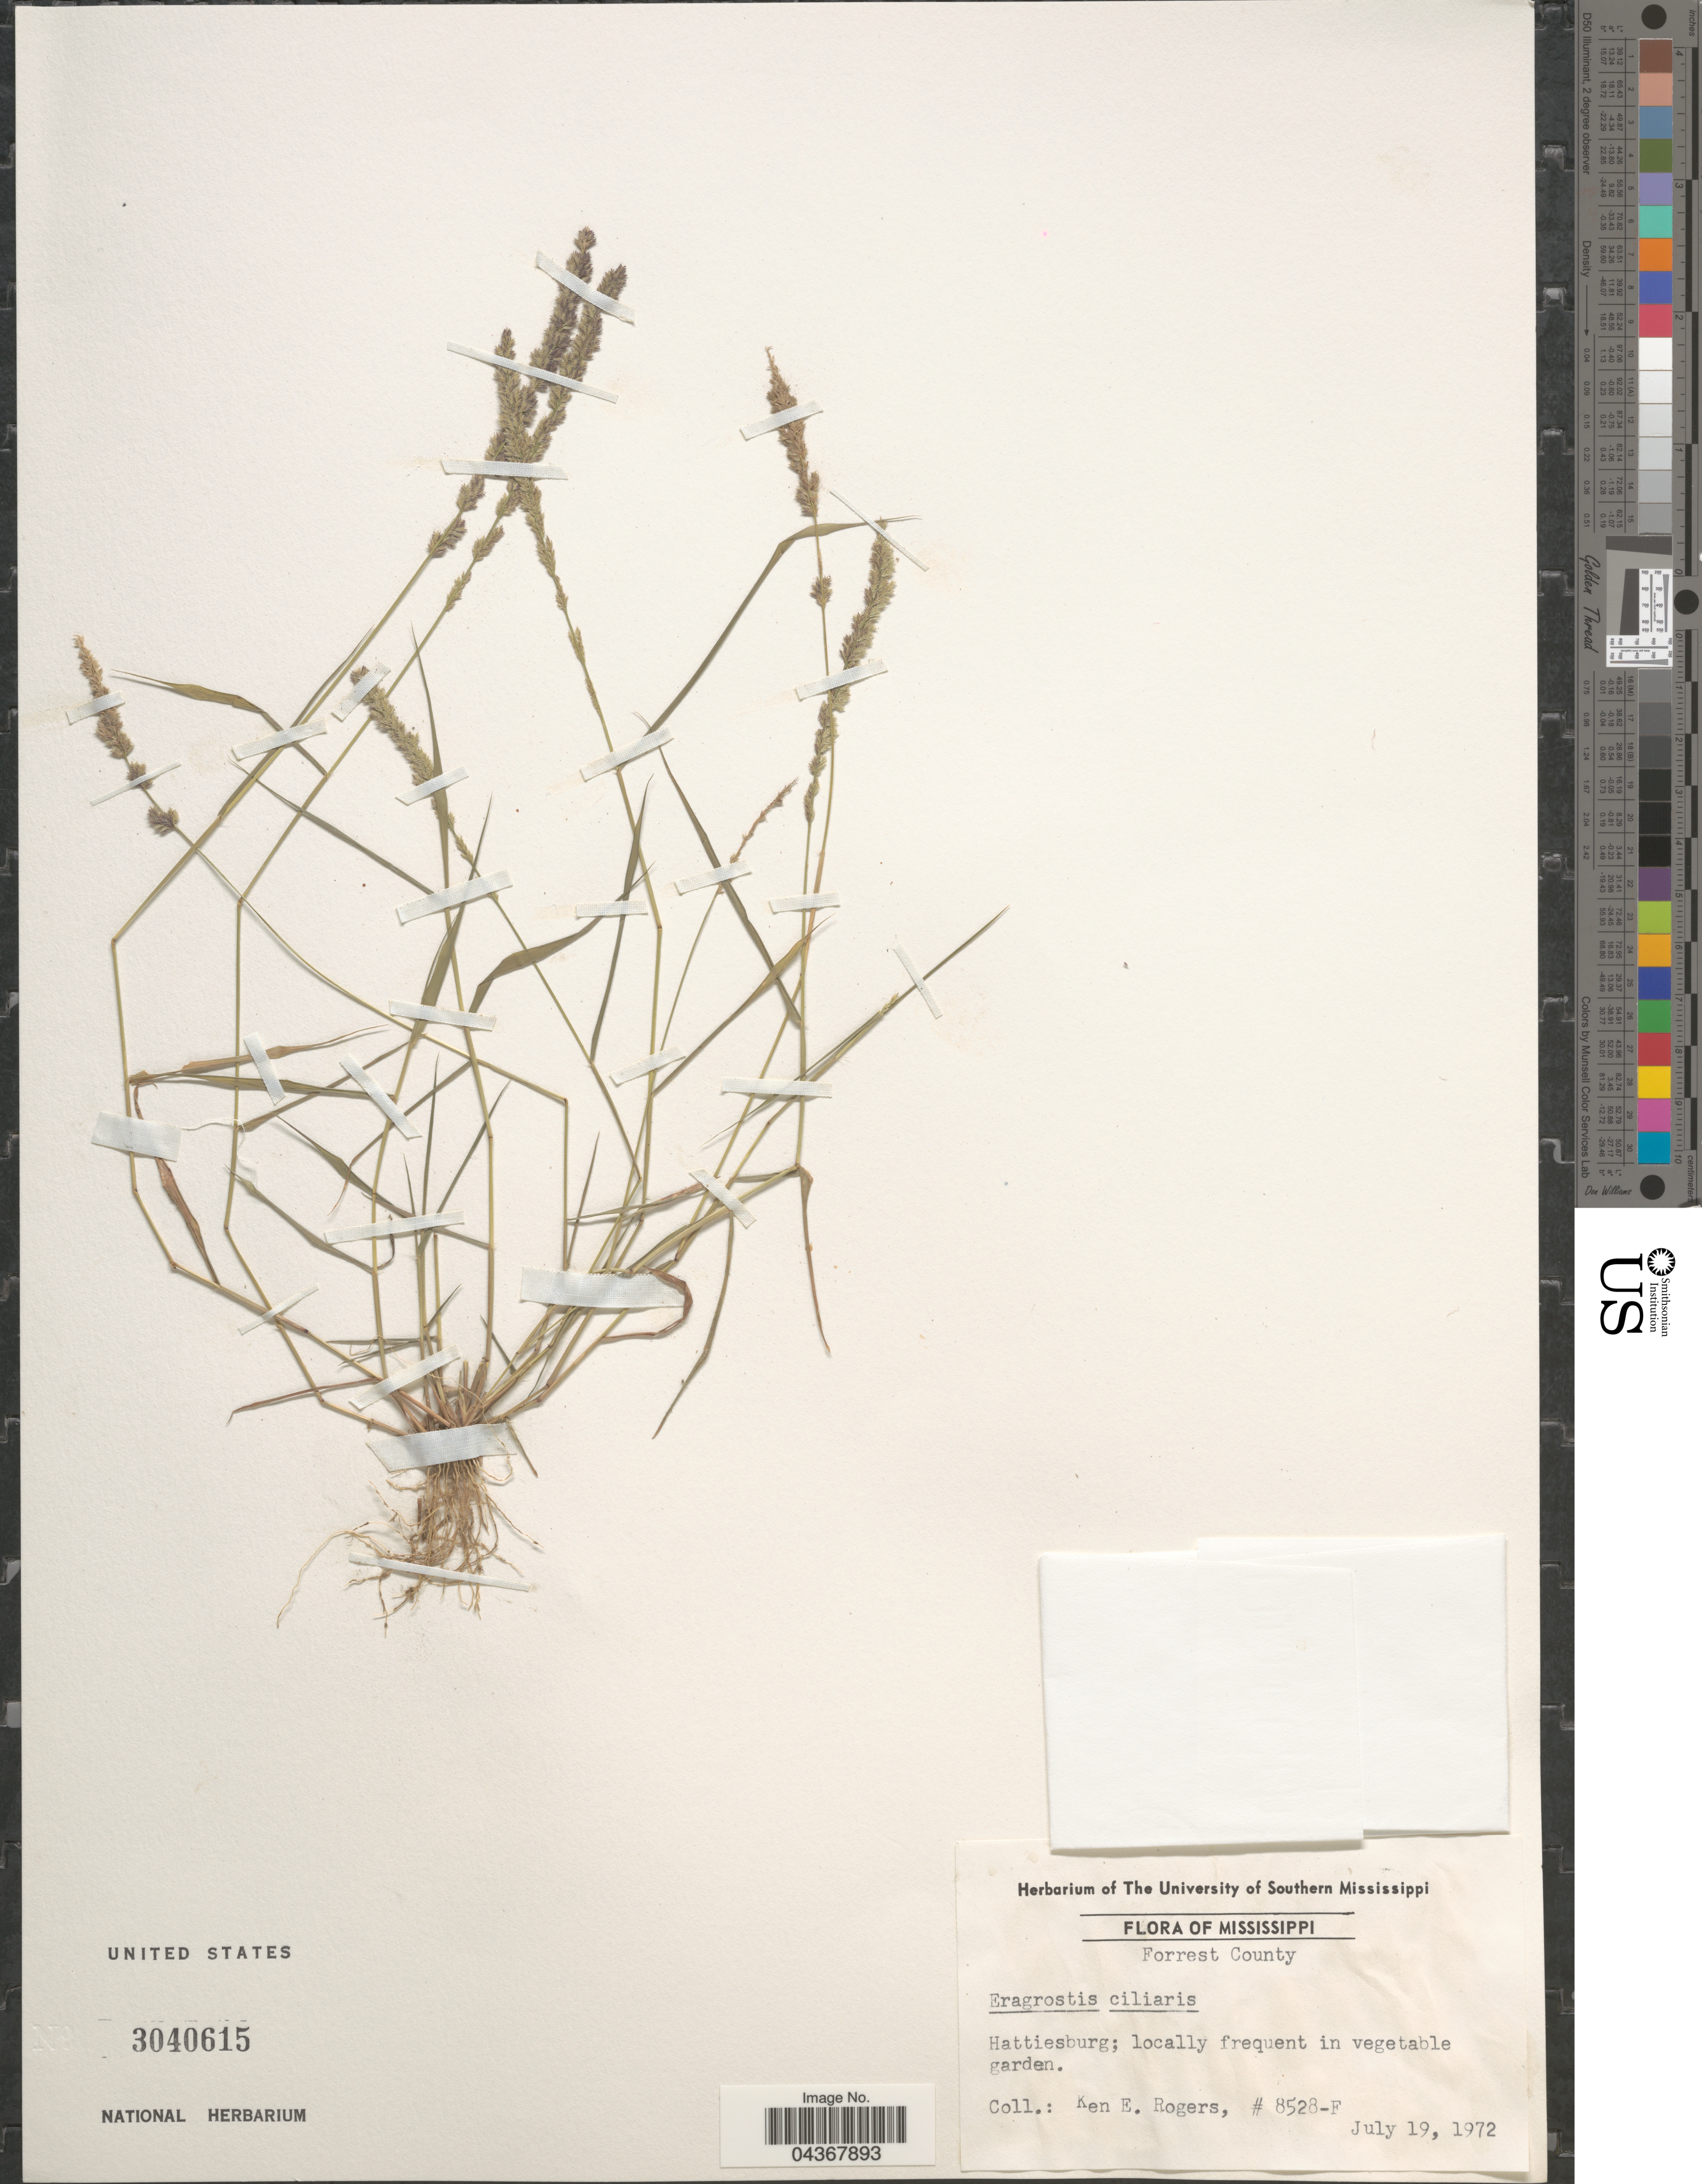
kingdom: Plantae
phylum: Tracheophyta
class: Liliopsida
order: Poales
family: Poaceae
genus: Eragrostis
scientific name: Eragrostis ciliaris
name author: (L.) R. Br.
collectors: K. Rogers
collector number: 8528-F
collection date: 1972-07-19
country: United States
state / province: Mississippi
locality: Forrest County. Hattiesburg; locally frequent in vegetable garden.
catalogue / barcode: US 3040615